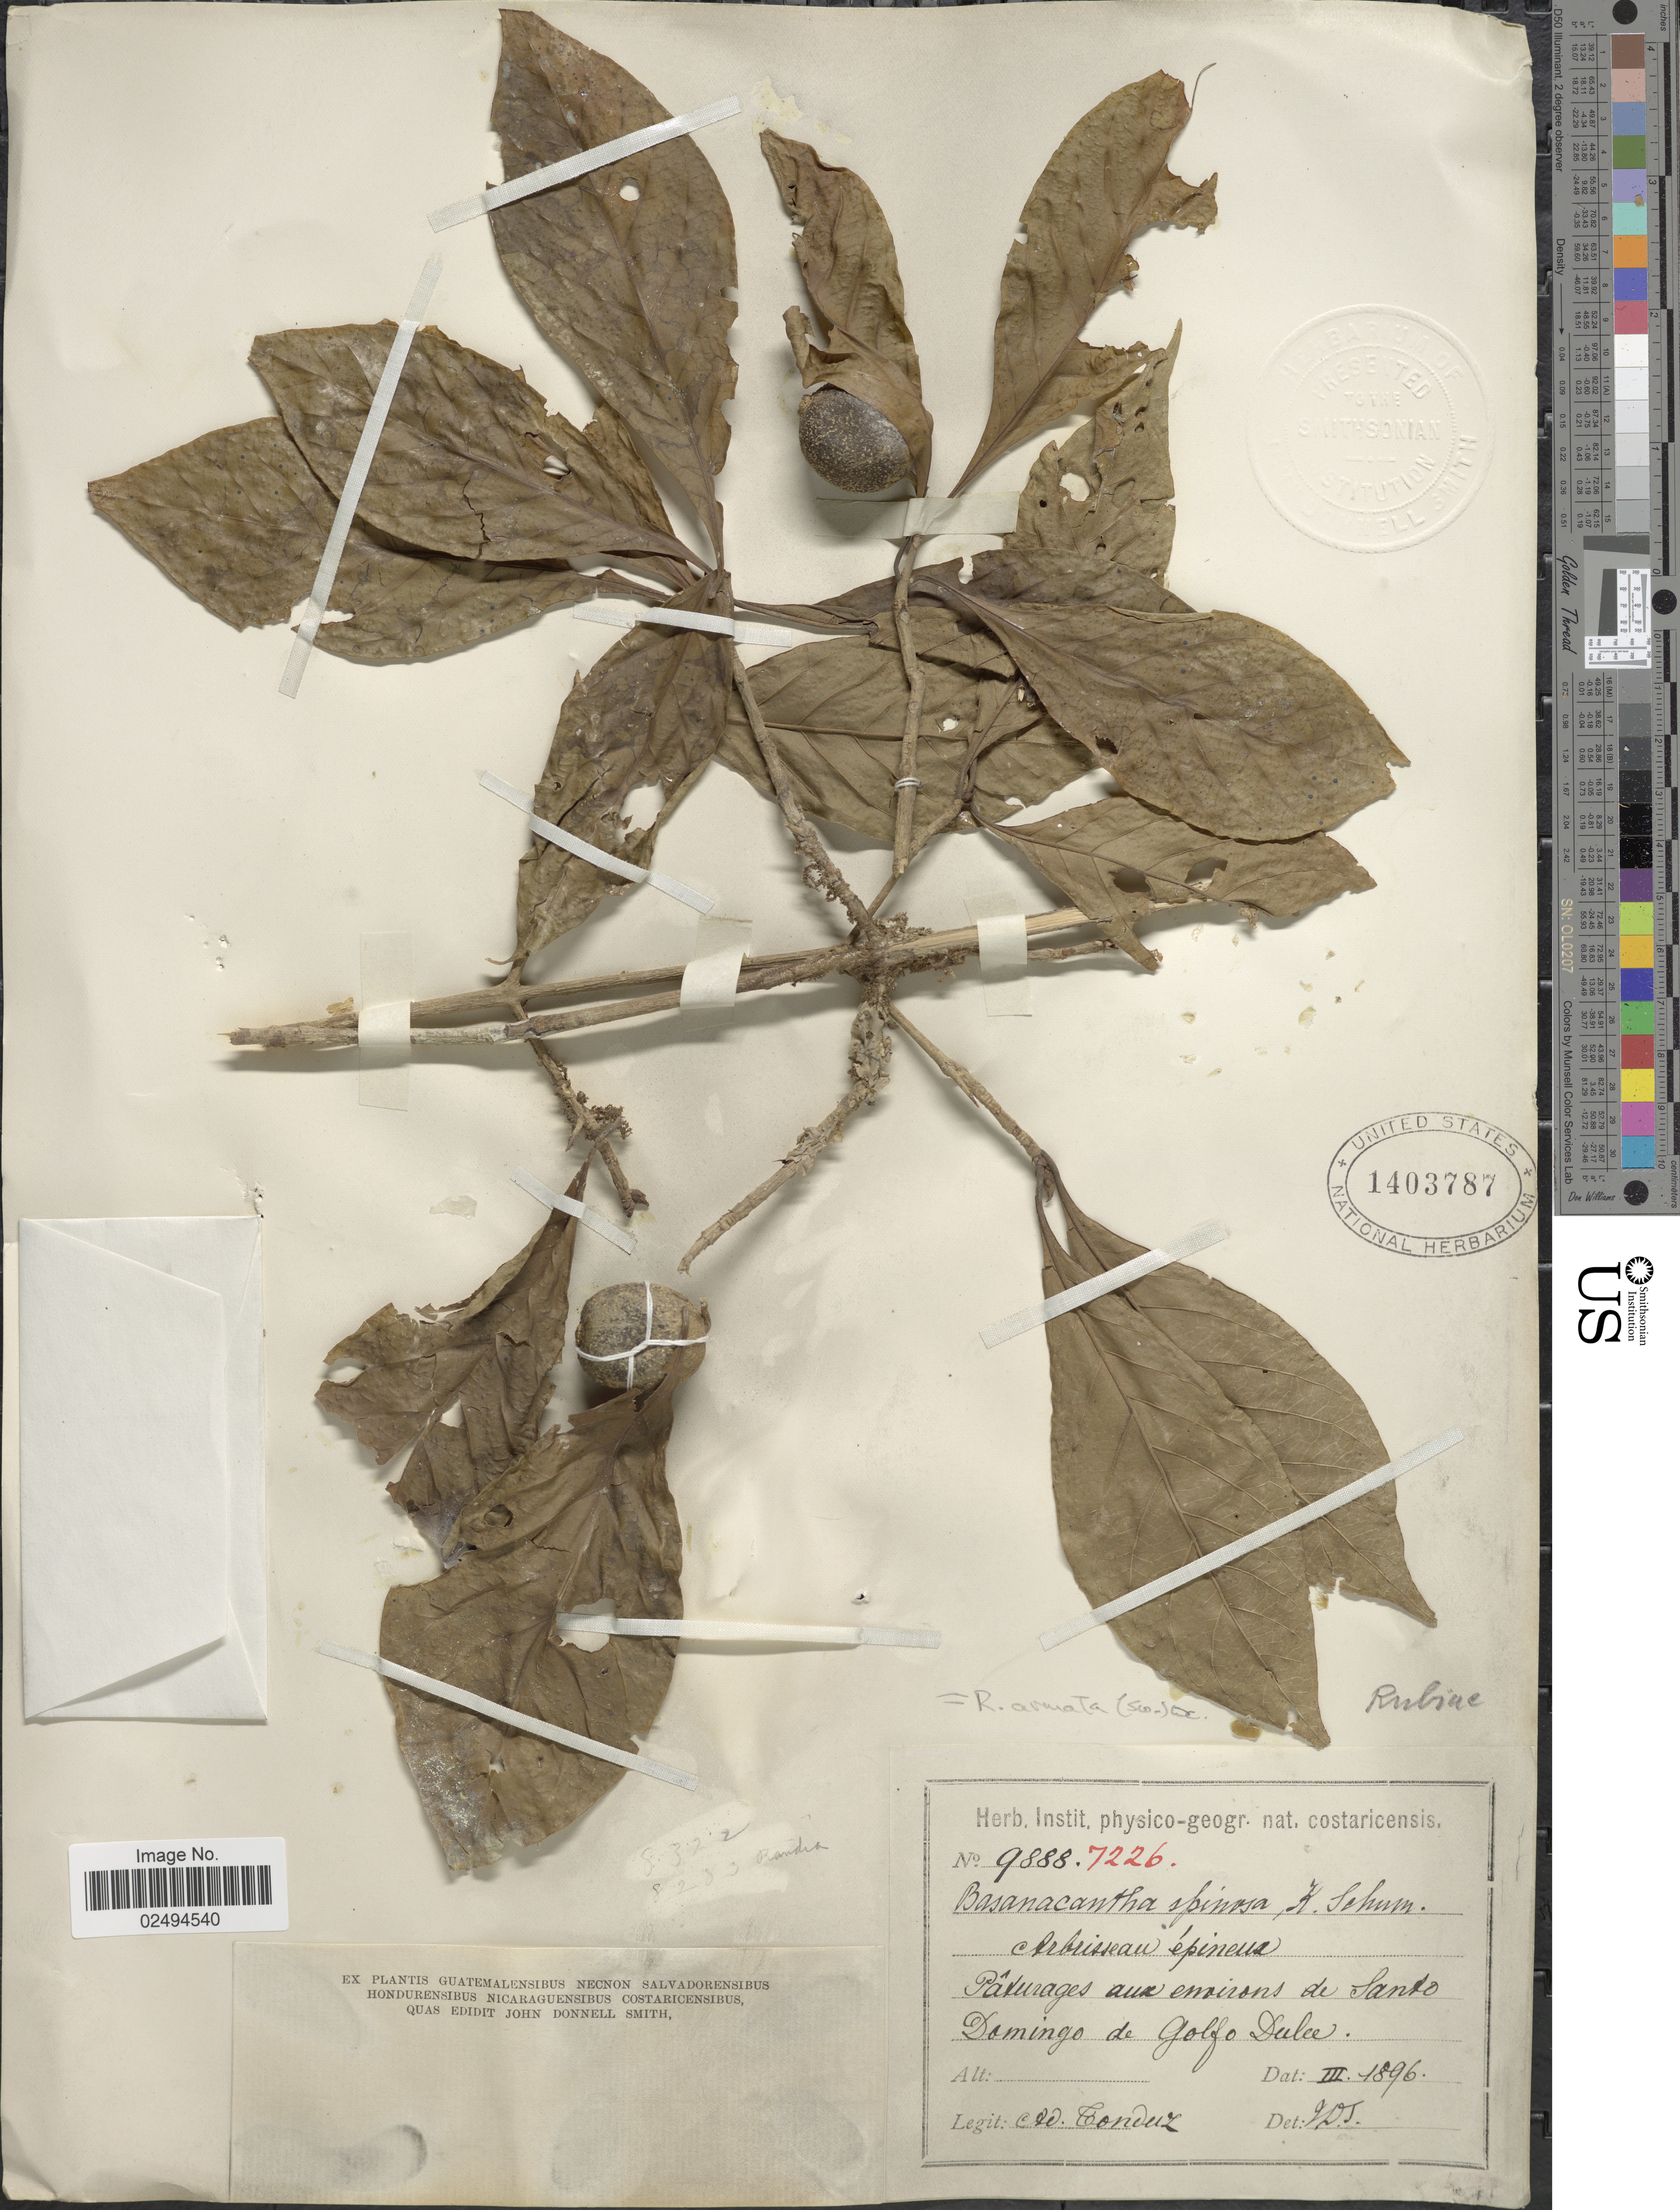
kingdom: Plantae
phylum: Tracheophyta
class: Magnoliopsida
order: Gentianales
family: Rubiaceae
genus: Randia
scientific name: Randia armata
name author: (Sw.) DC.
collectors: A. Tonduz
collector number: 9888/7226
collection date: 1896-03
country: Costa Rica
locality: Paturages aux environs de Santo Domingo de Golfo Dulce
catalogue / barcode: US 1403787